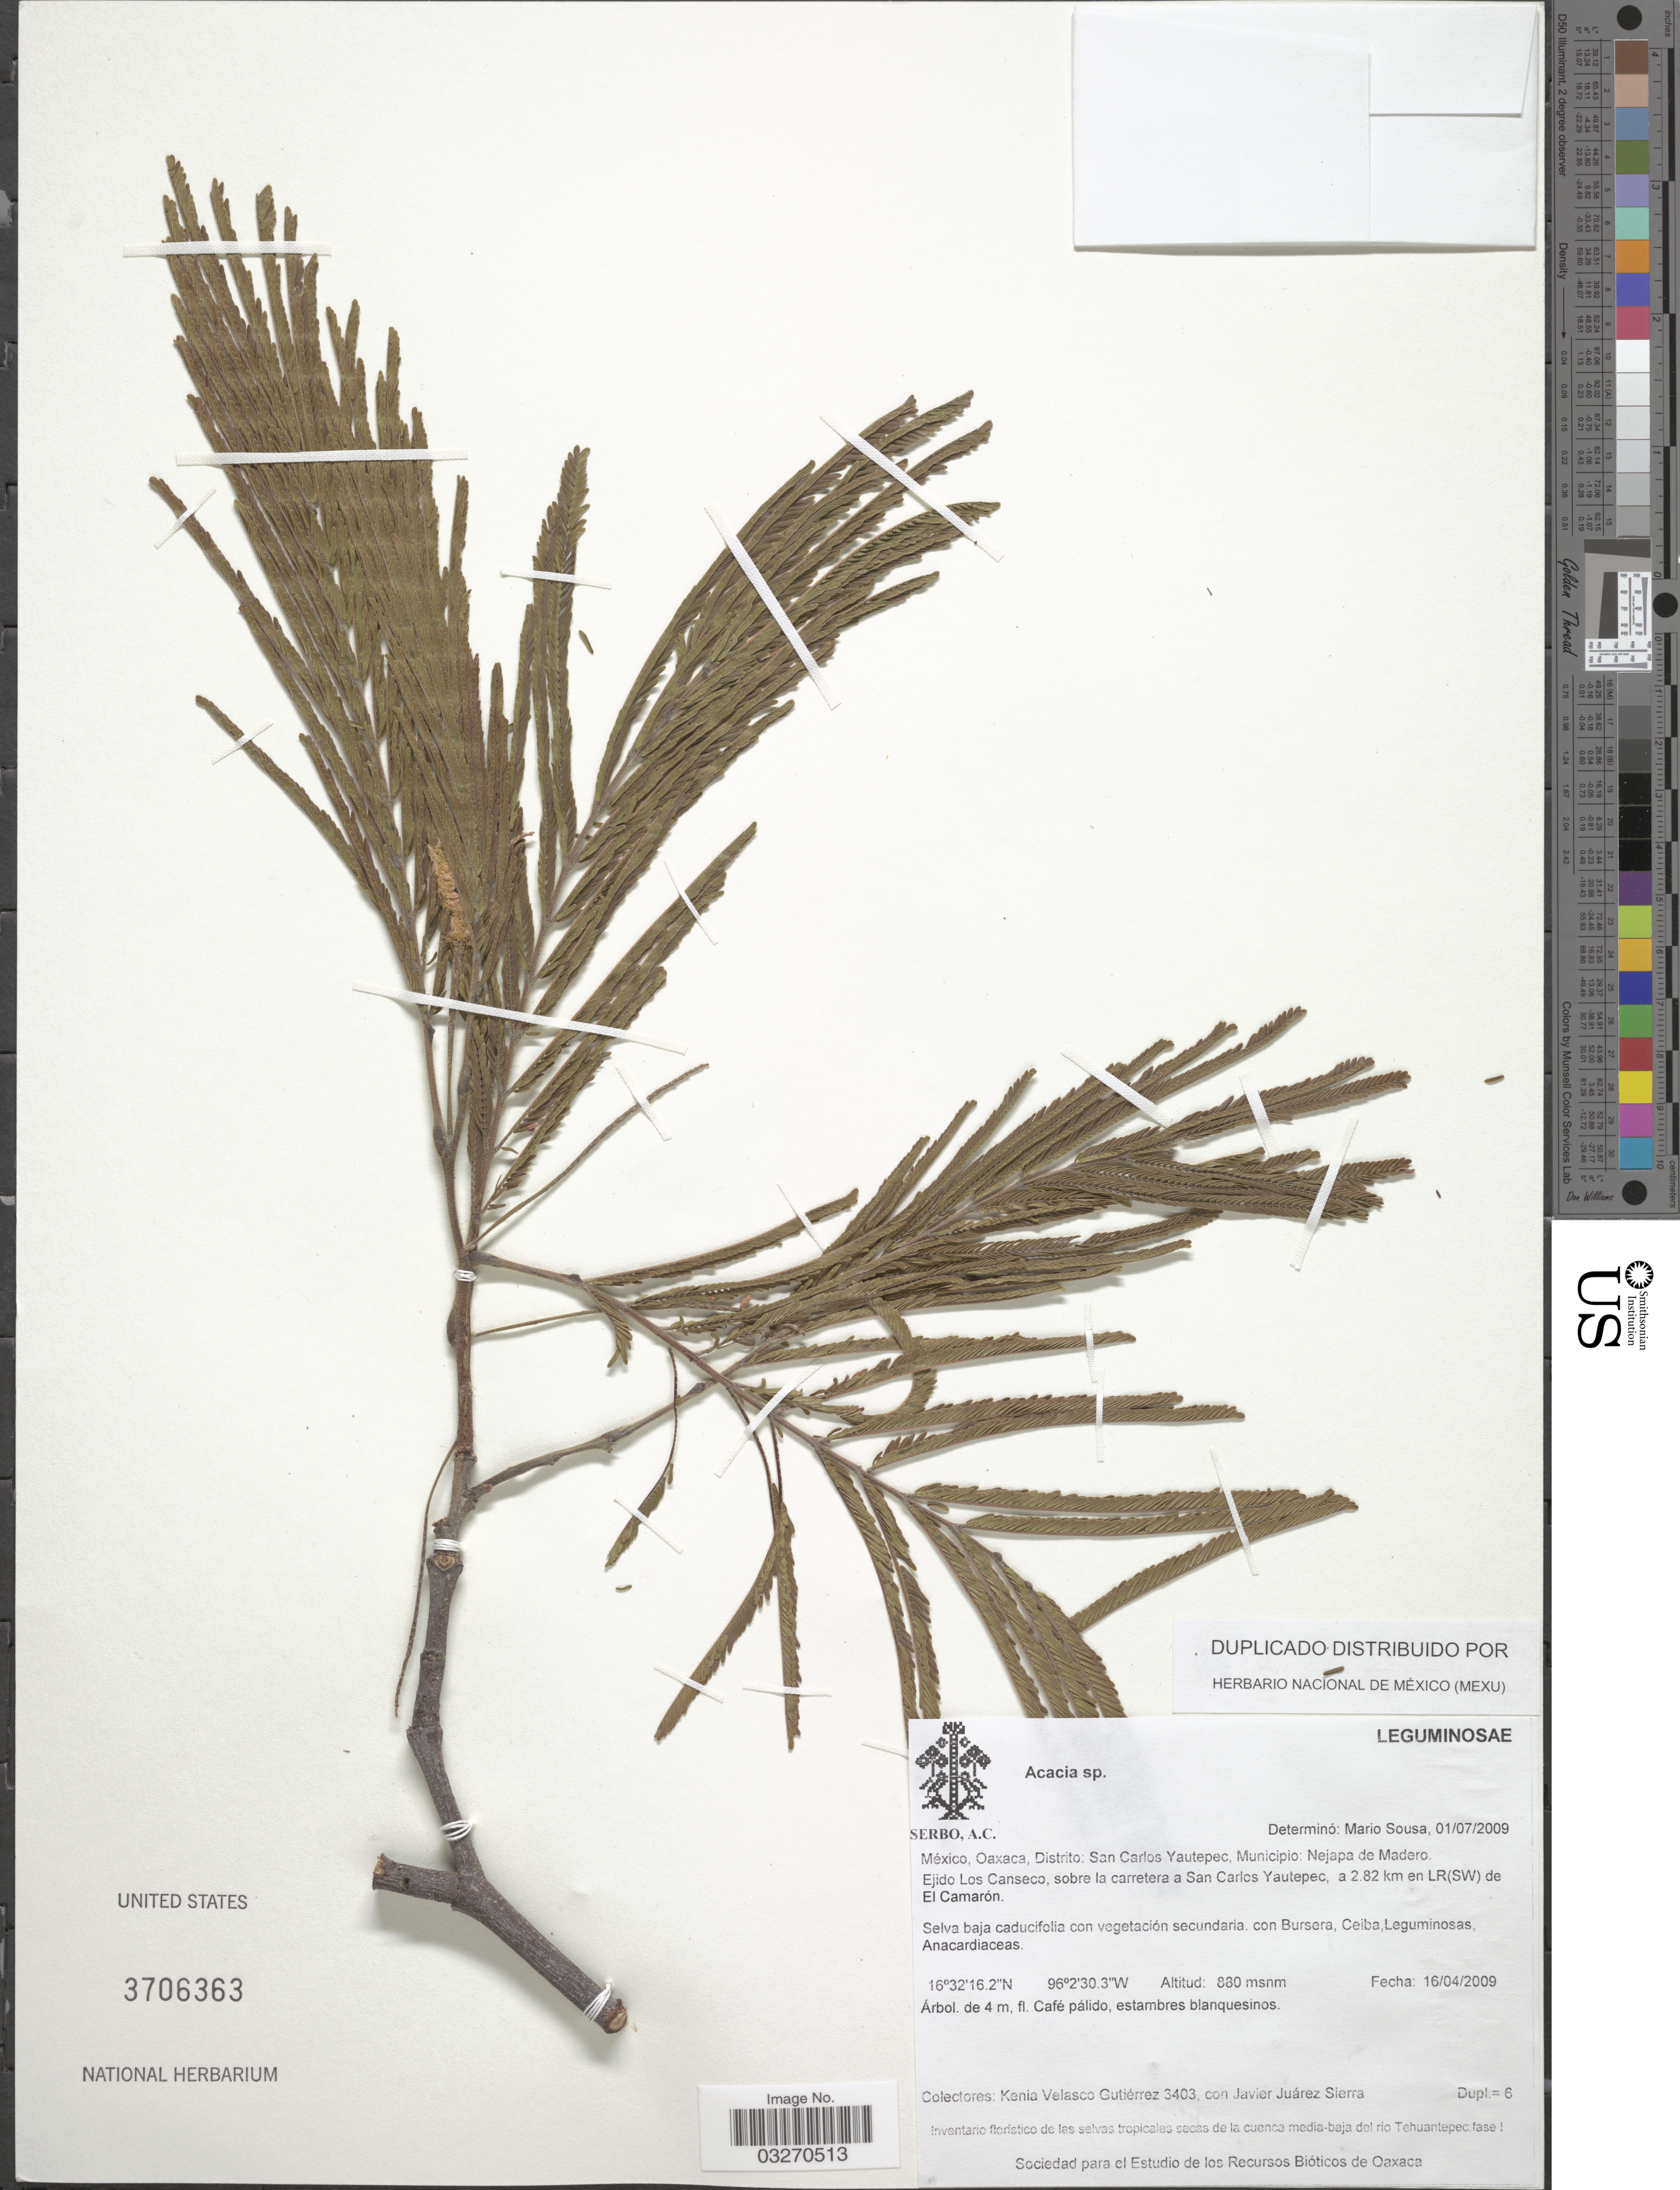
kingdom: Plantae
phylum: Tracheophyta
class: Magnoliopsida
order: Fabales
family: Fabaceae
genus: Acacia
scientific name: Acacia sp.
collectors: K. Gutiérrez & J. Sierra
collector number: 3403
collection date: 2009-04-16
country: Mexico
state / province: Oaxaca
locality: Distrito: San Carlos Yautepec, Municipio: Nejapa de Madero. Ejido Los Canseco, sobre la carretera a San Carlos Yautepec, a 2.82 km en LR (SW) de El Camarón.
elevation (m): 880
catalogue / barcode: US 3706363